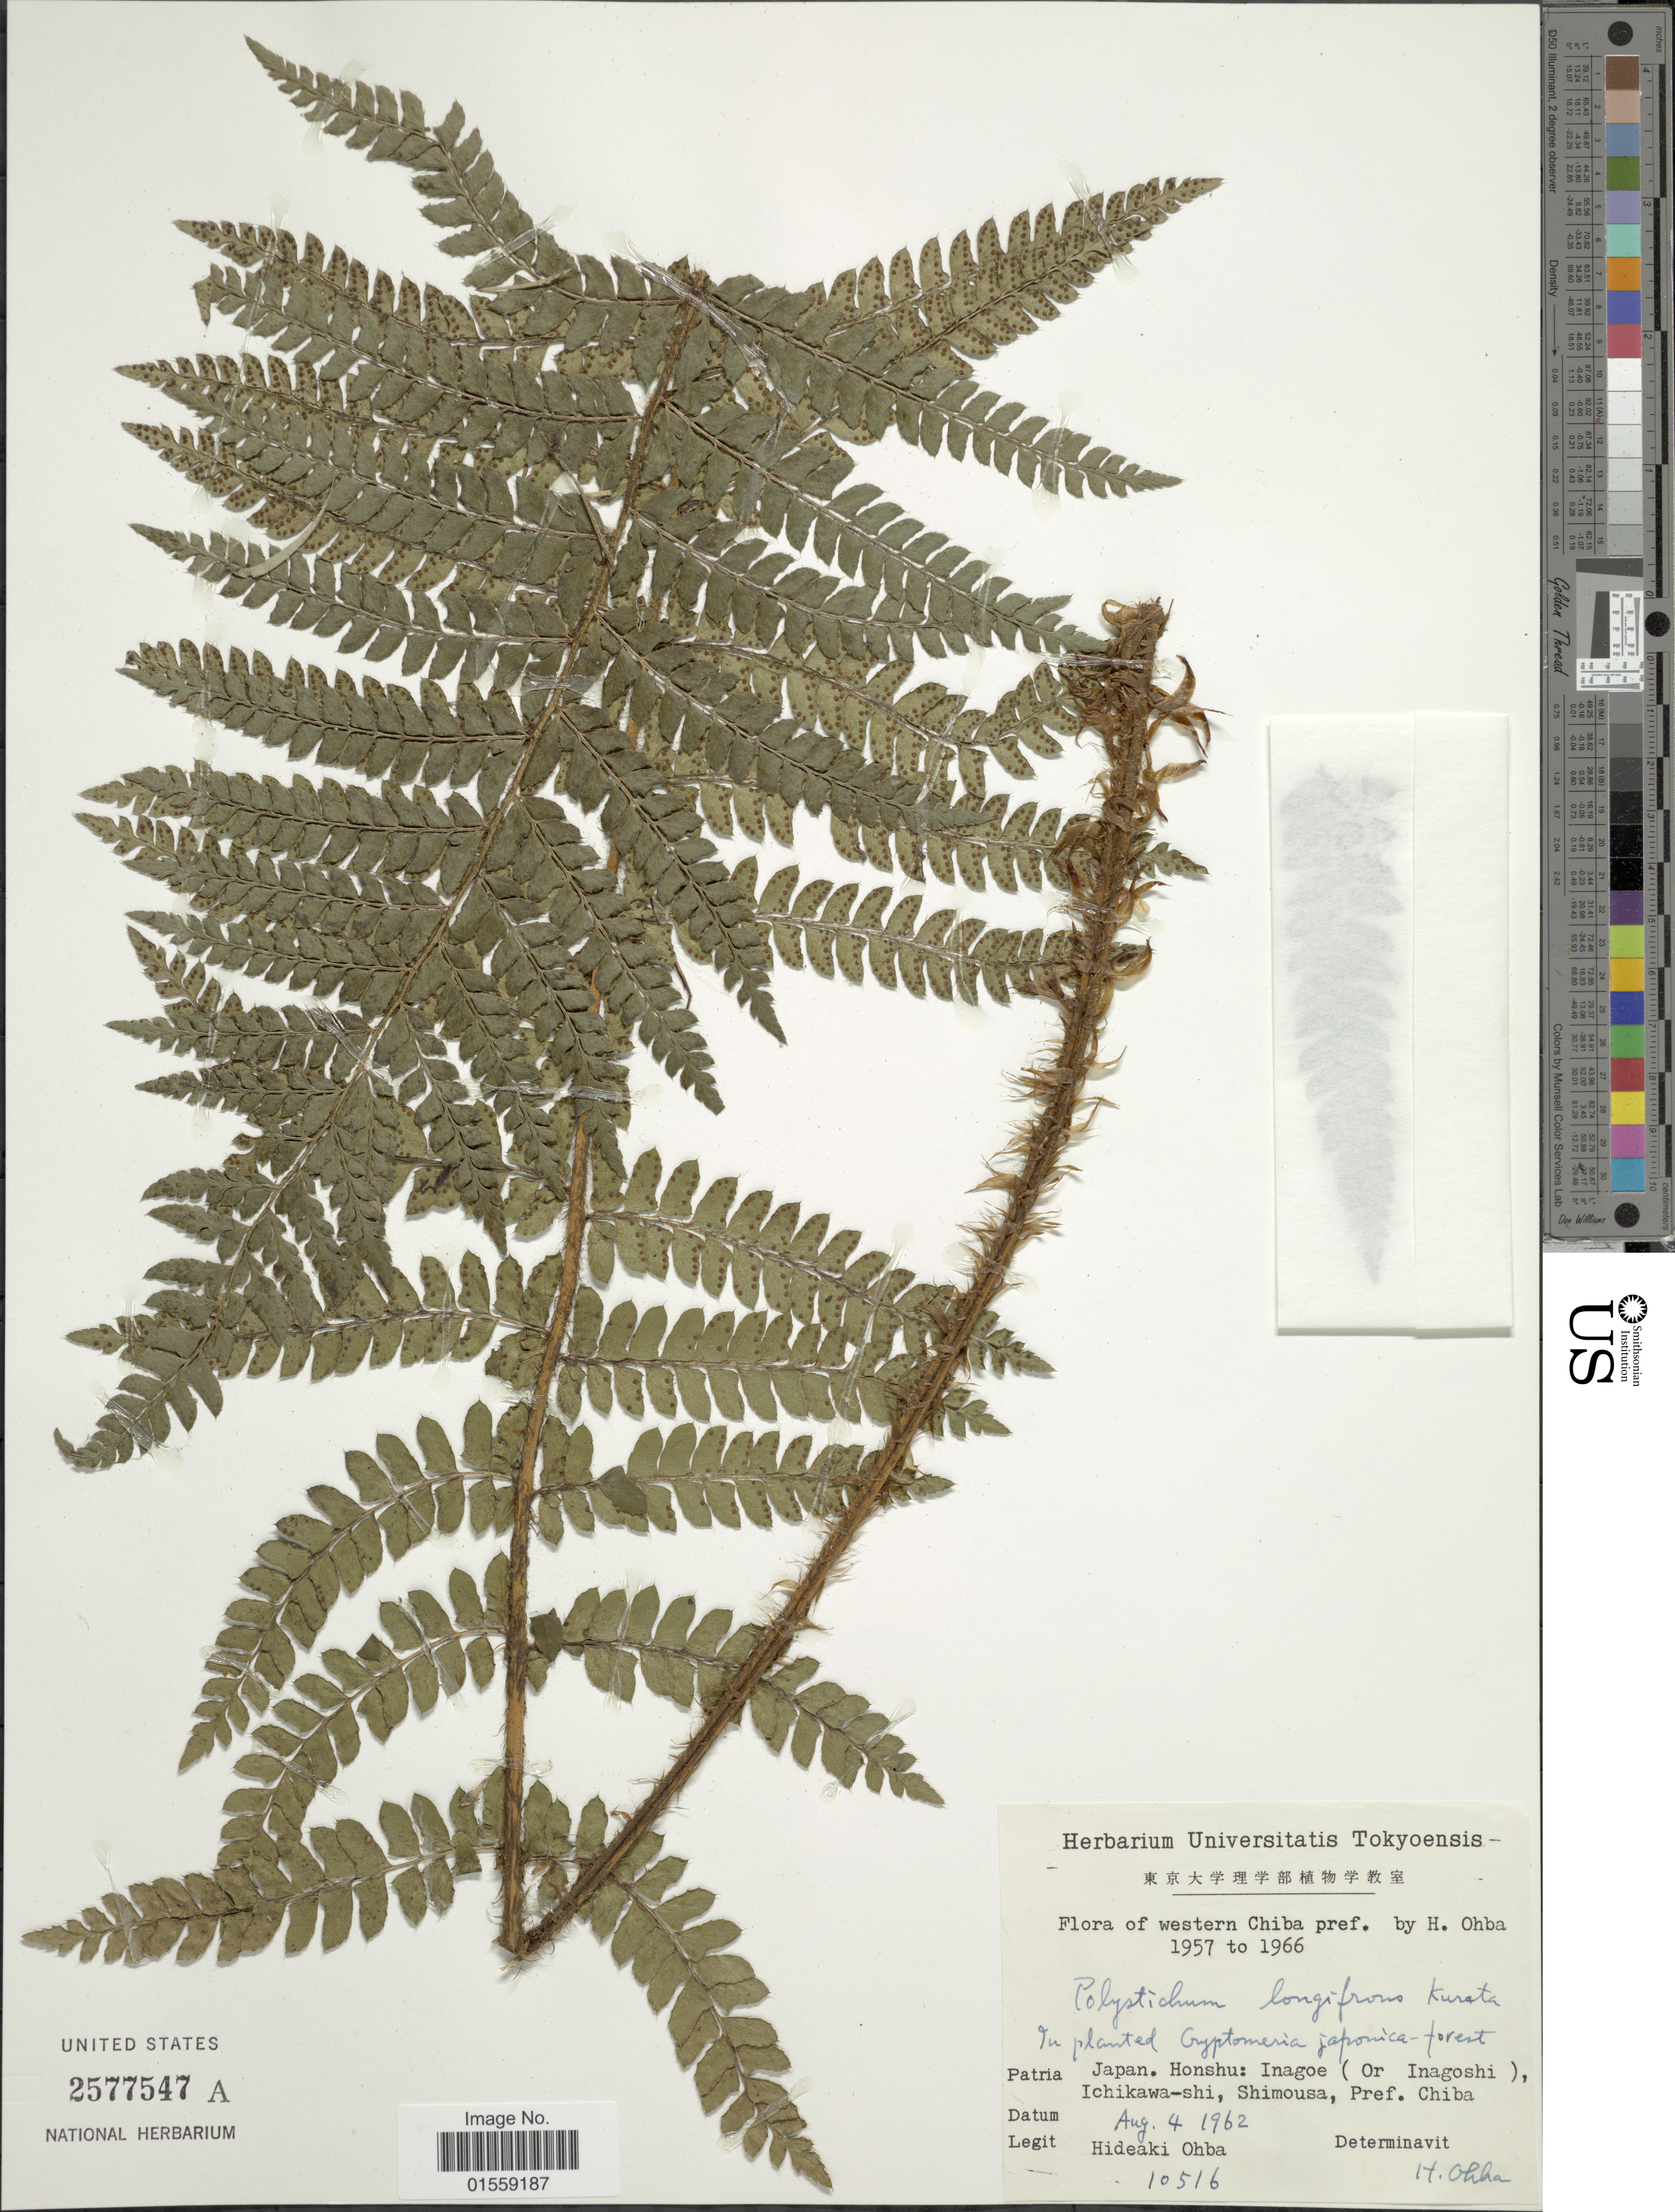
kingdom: Plantae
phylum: Tracheophyta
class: Polypodiopsida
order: Polypodiales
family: Dryopteridaceae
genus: Polystichum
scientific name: Polystichum longifrons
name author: Sa. Kurata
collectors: H. Ohba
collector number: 10516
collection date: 1962-08-04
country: Japan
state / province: Tiba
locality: Japan. Honshu: Inagoe (Or Inagoshi), Ichikawa-shi, Shimousa, Pref. Chiba.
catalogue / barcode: US 2577547A